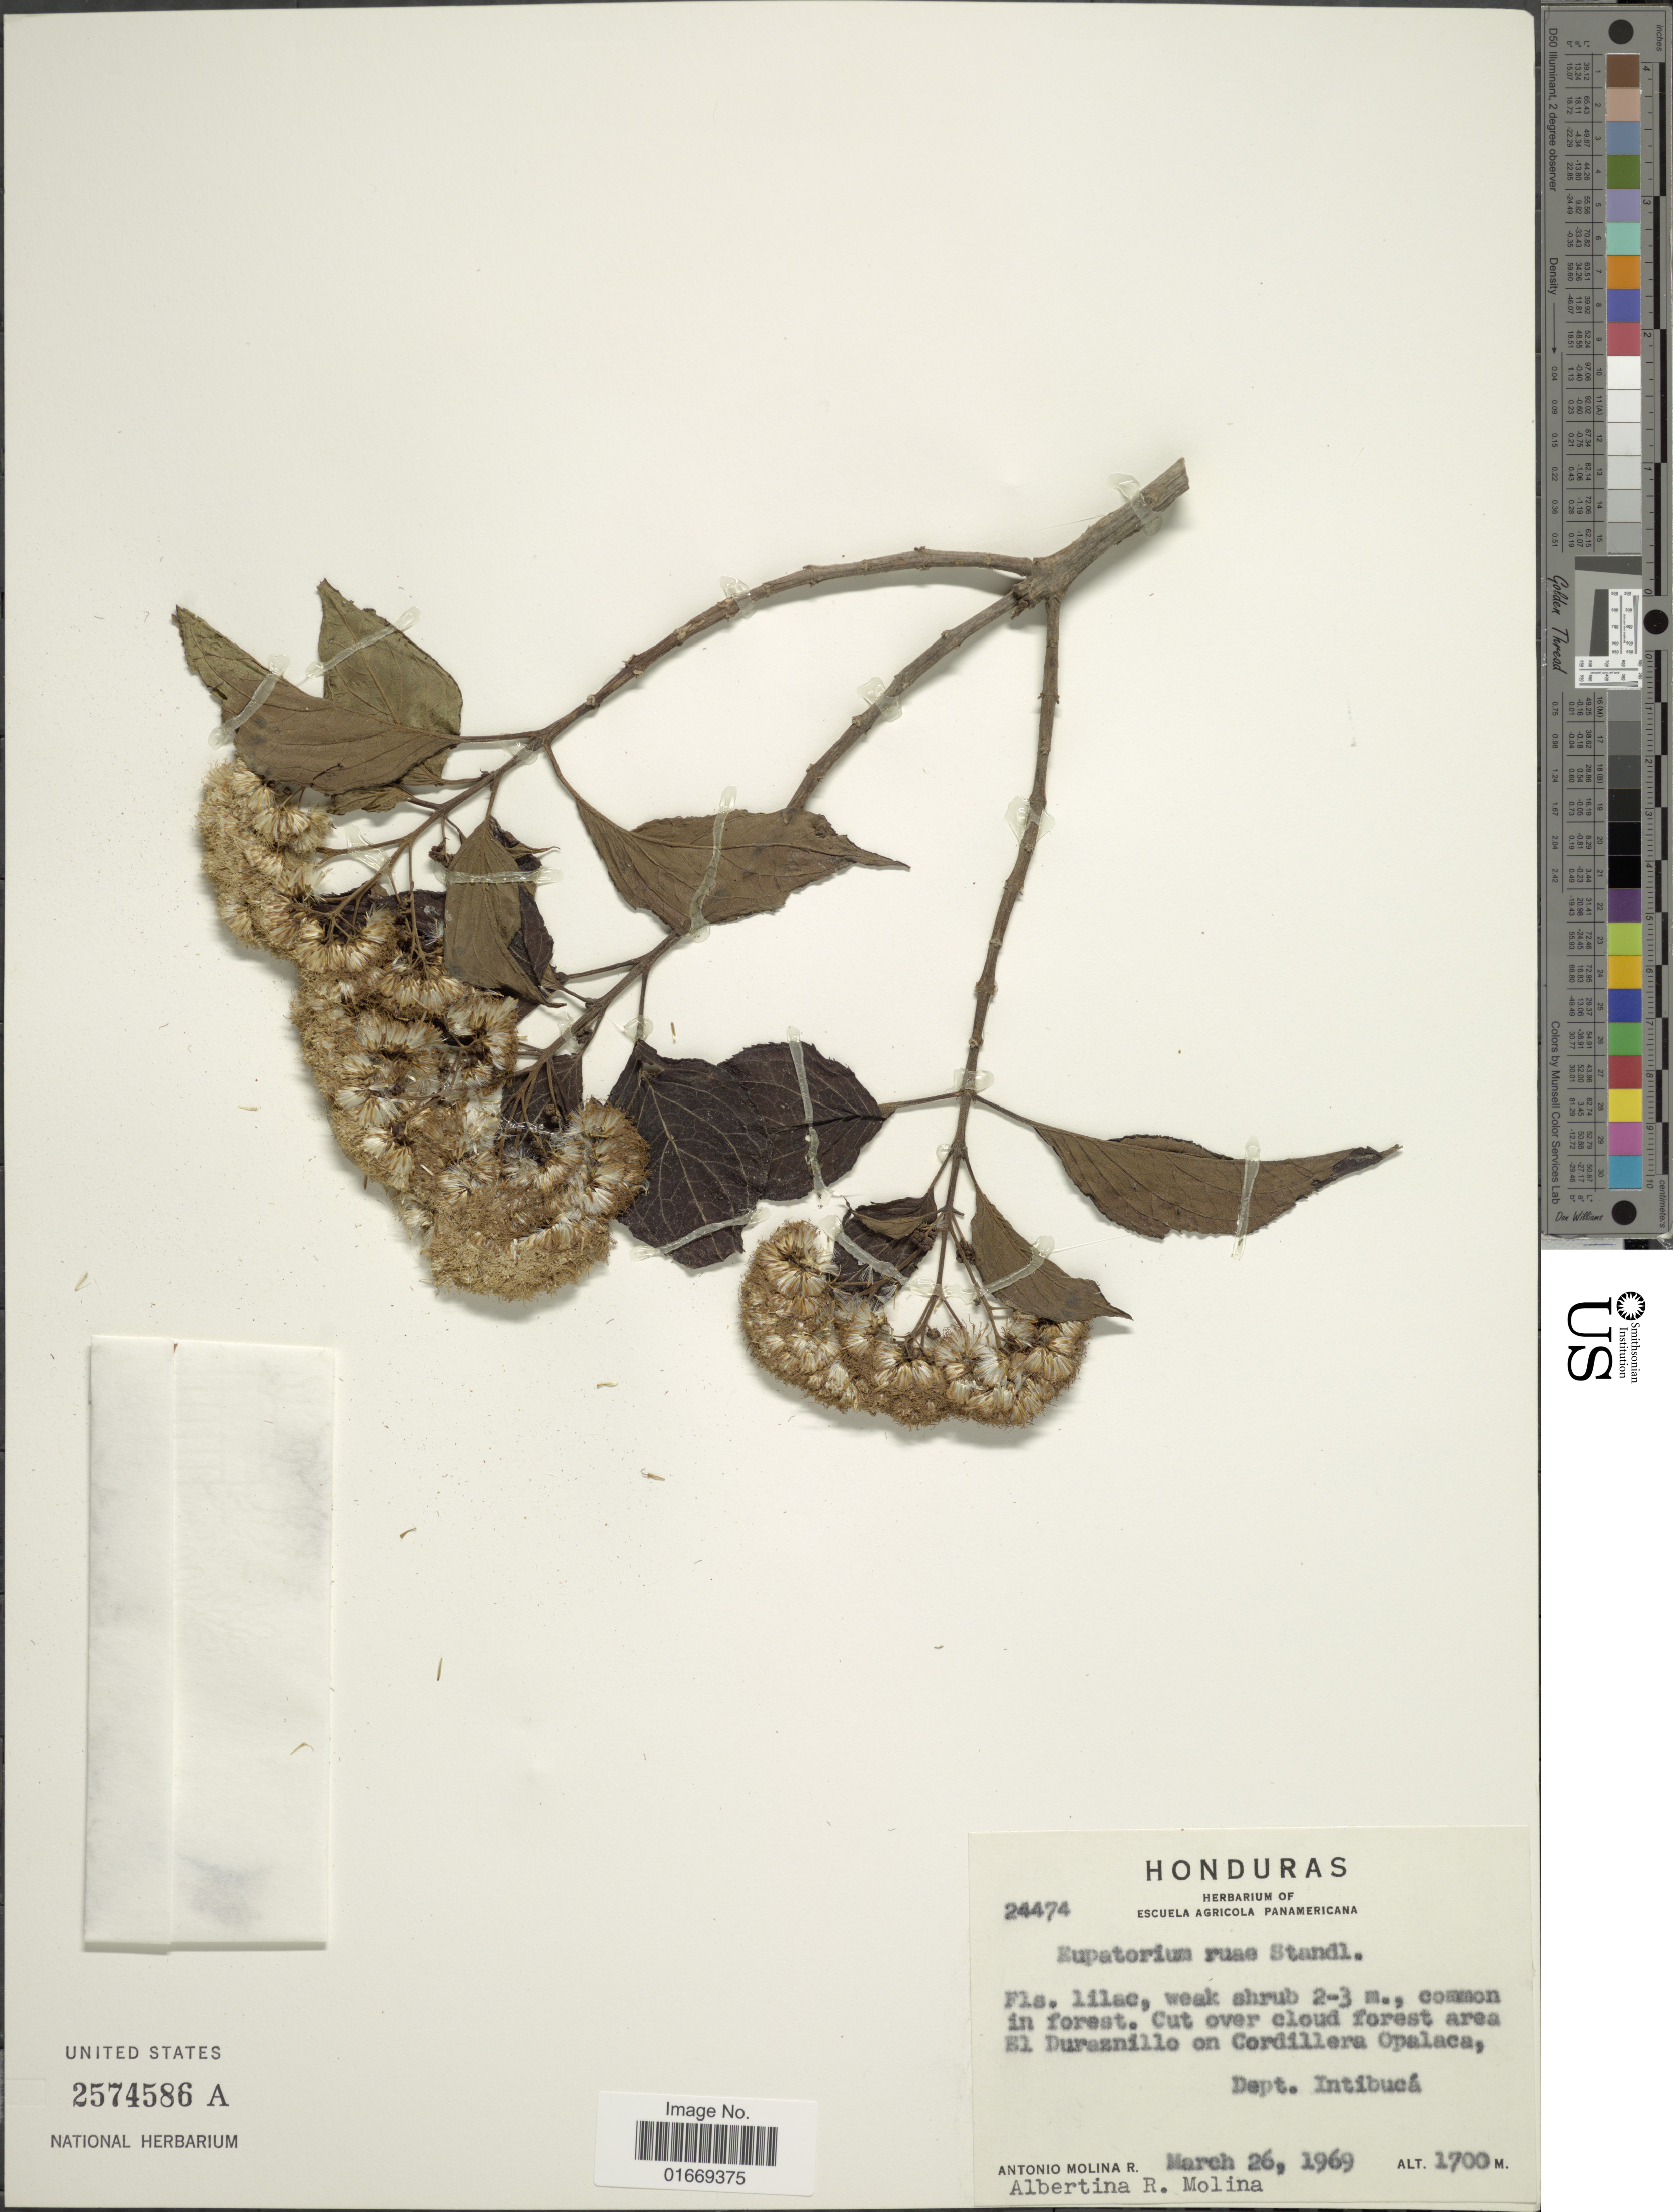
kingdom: Plantae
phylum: Tracheophyta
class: Magnoliopsida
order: Asterales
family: Asteraceae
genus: Bartlettina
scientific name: Bartlettina pansamalensis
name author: (B.L. Rob.) R.M. King & H. Rob.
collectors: A. Molina R. & A. R. Molina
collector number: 24474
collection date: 1969-03-26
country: Honduras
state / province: Intibuca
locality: Cut over cloud forest area El Duraznillo on Cordillera Opalaca, Dept. Intibucá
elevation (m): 1700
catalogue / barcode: US 2574586A